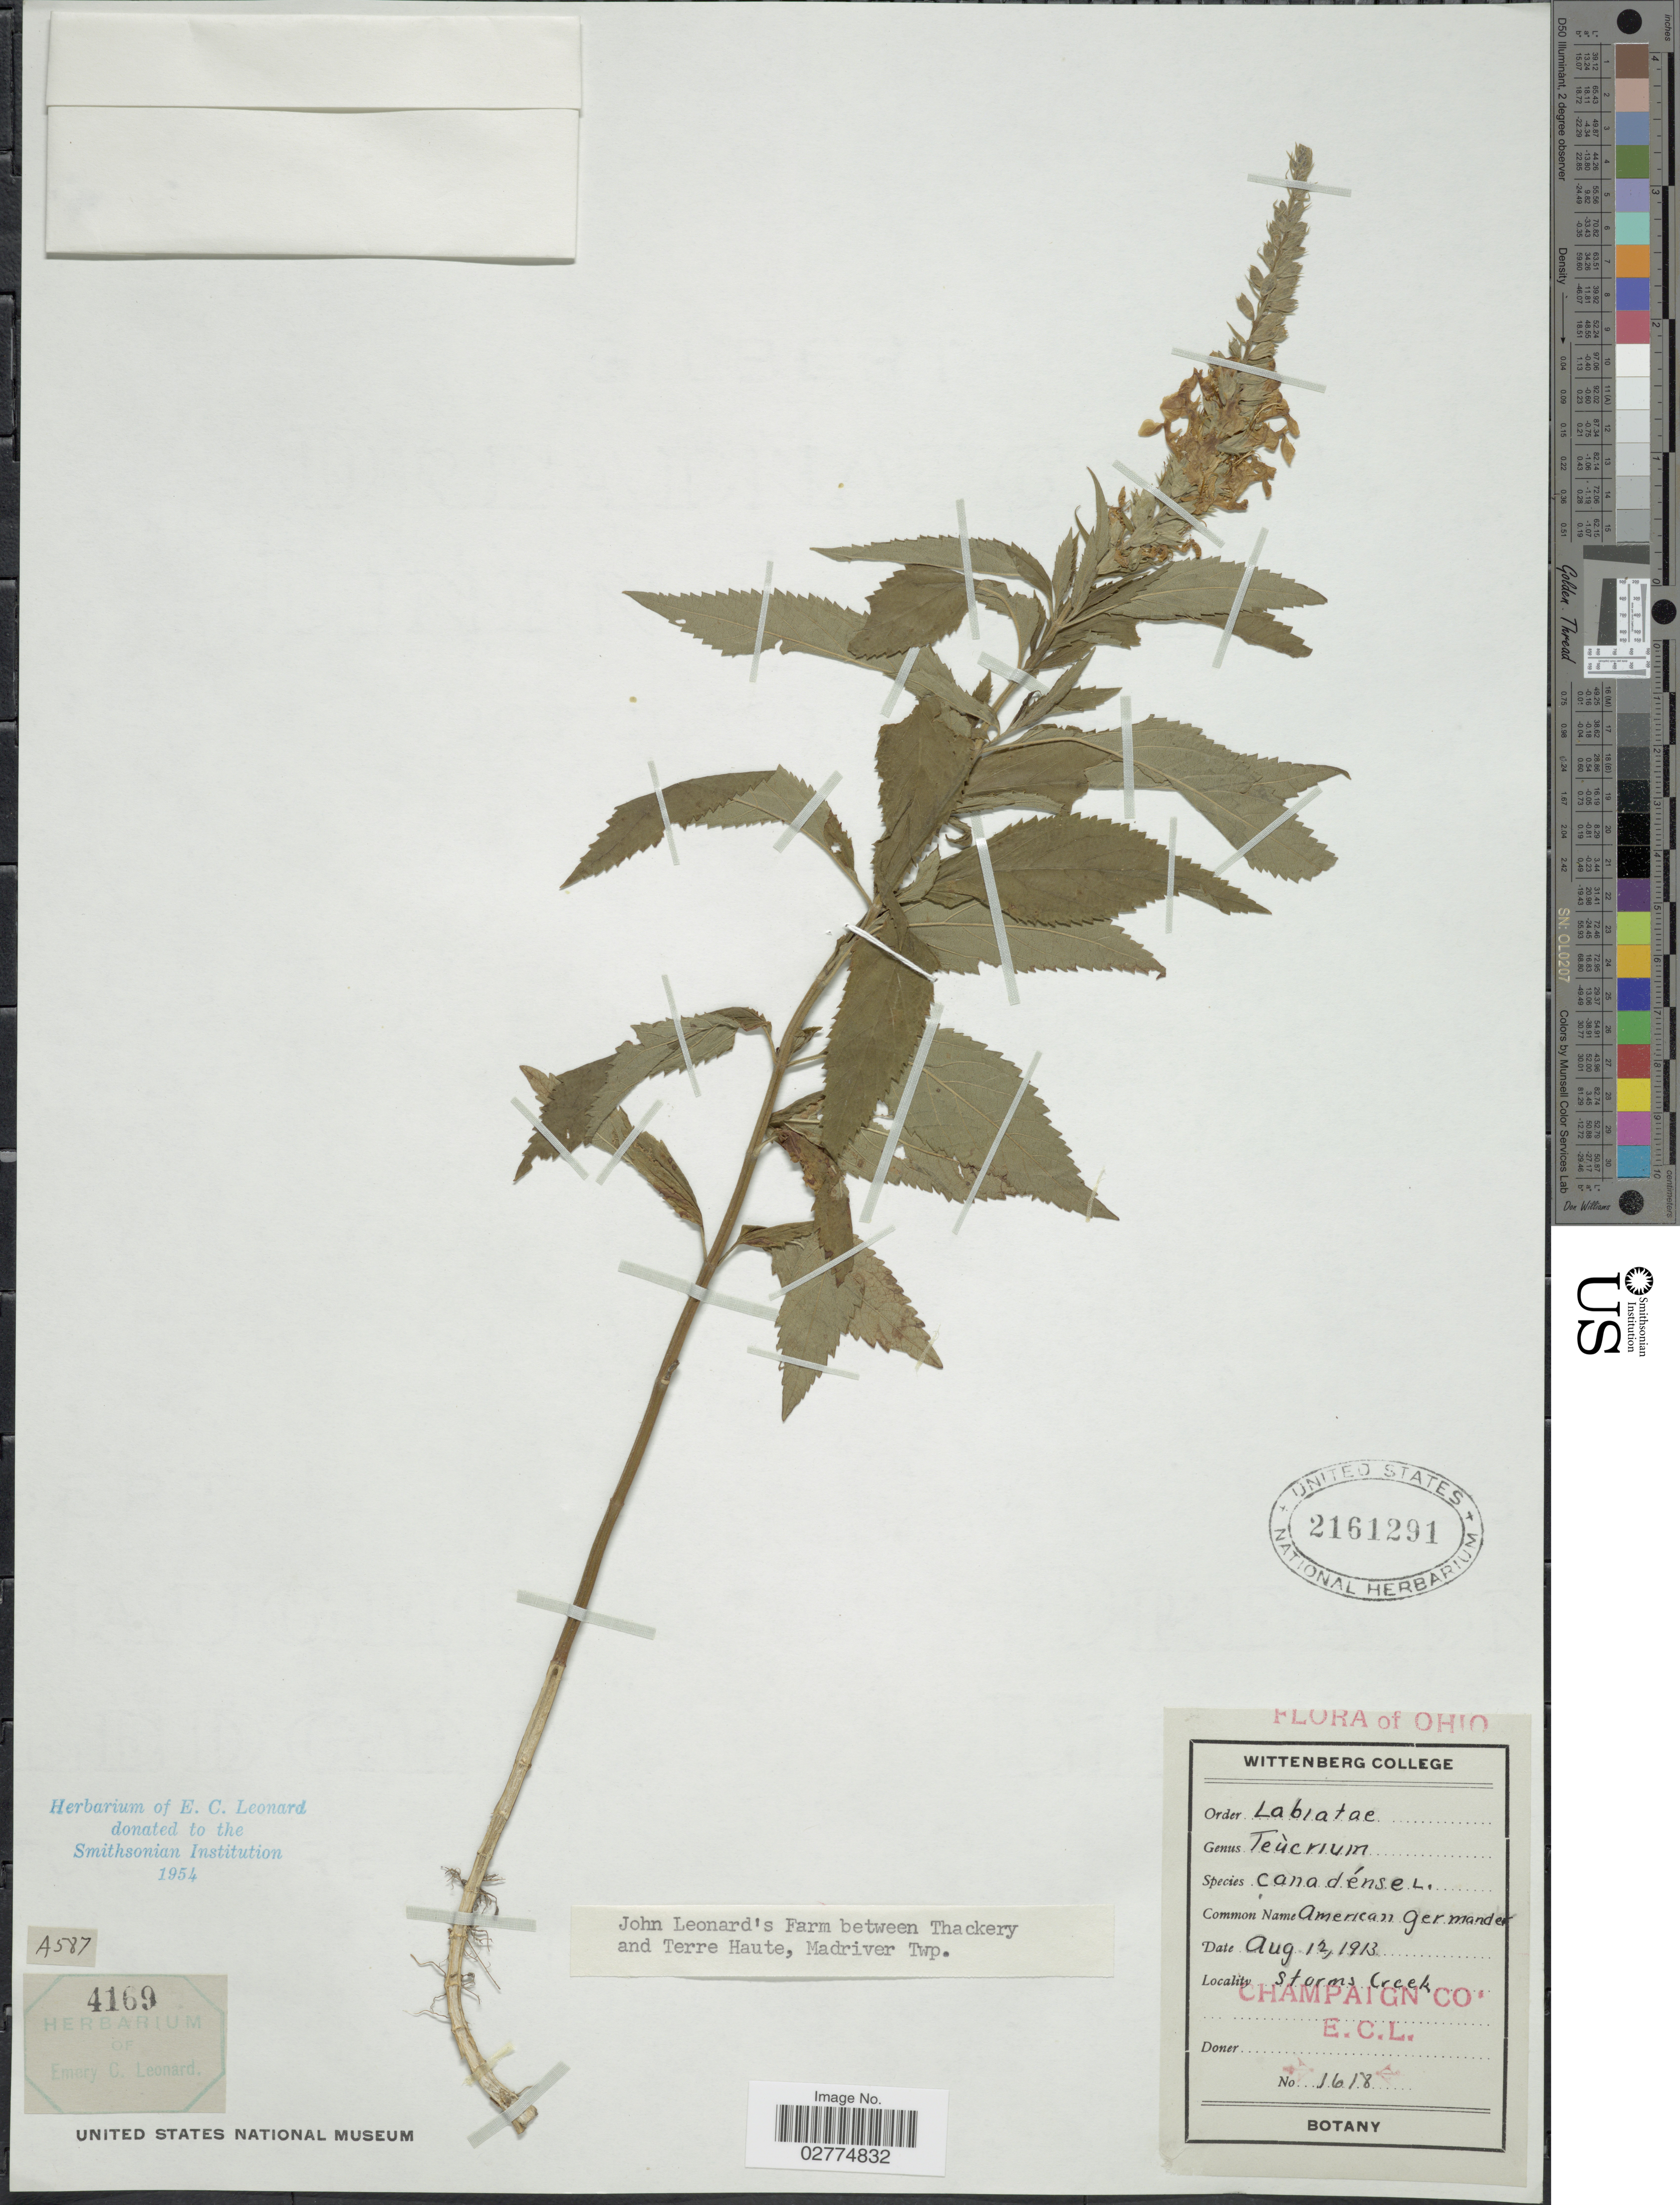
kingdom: Plantae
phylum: Tracheophyta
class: Magnoliopsida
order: Lamiales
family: Lamiaceae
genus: Teucrium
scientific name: Teucrium canadense var. occidentale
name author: (A. Gray) E. M. McClint. & Epling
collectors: E. C. Leonard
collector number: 1618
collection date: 1916-08-12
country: United States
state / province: Ohio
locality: Storms Creek, Champaign Co, Between Thackery and Terre Haute, Madriver Twp.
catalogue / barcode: US 2161291